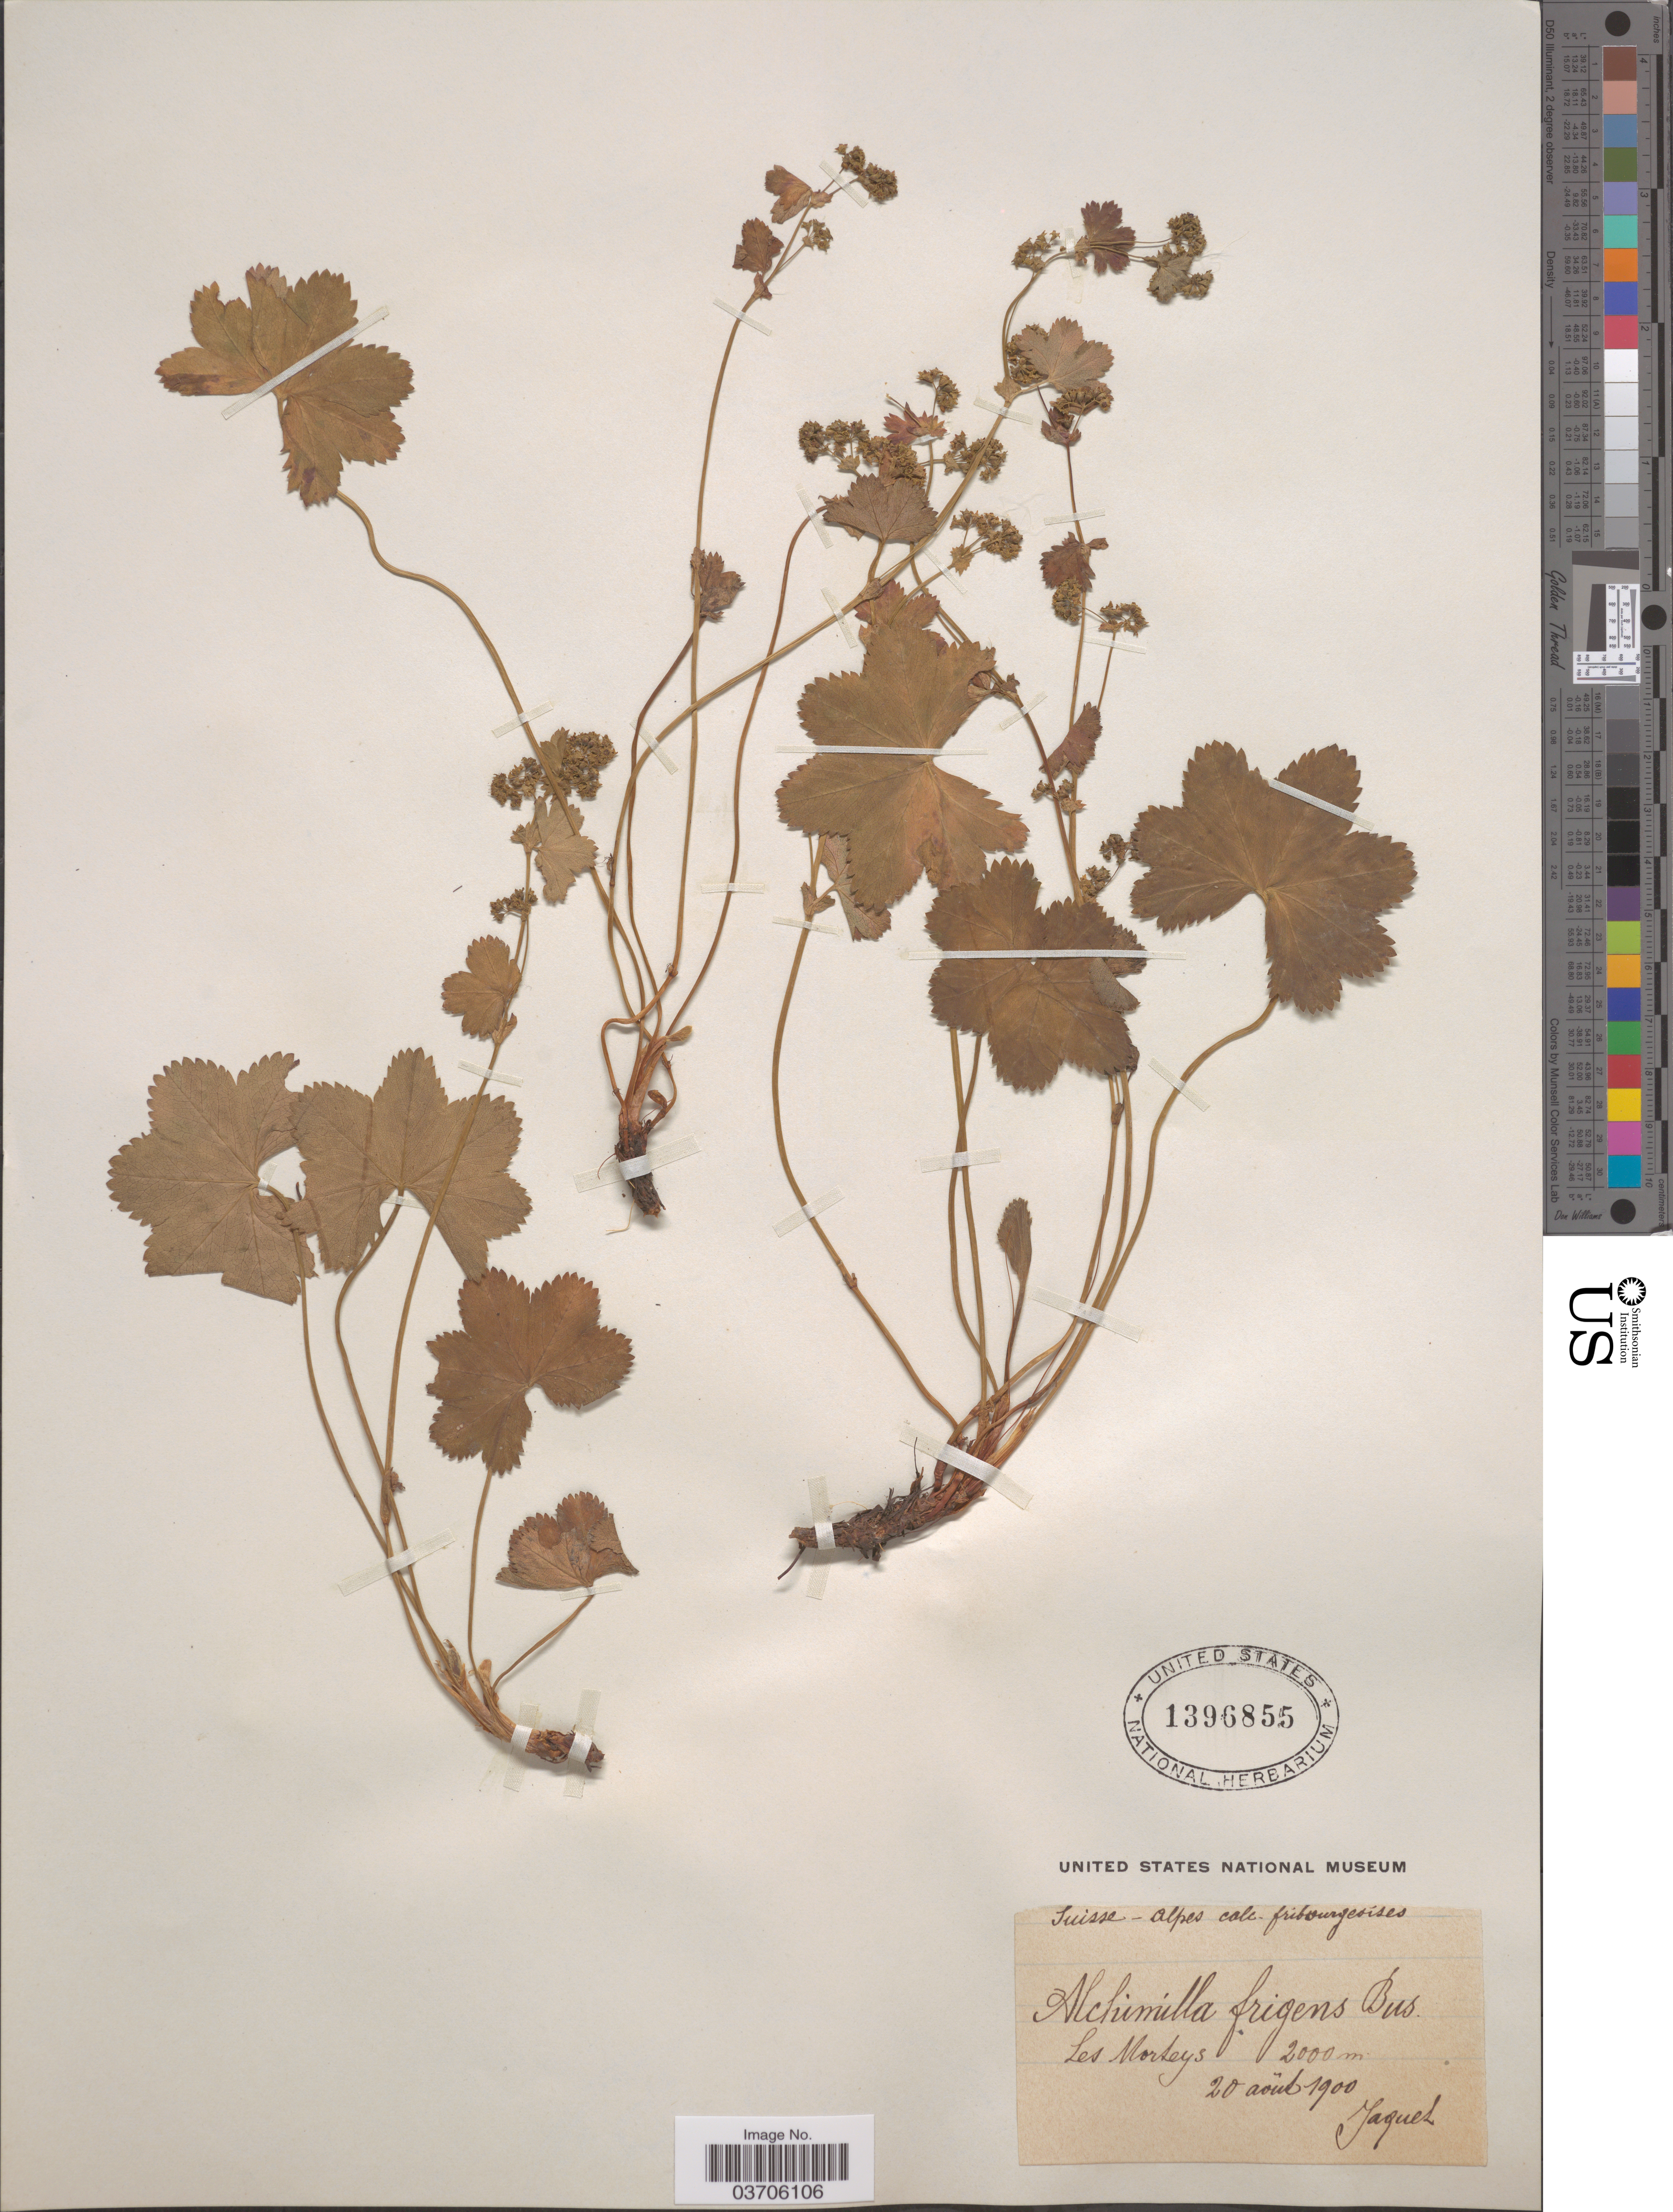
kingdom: Plantae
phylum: Tracheophyta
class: Magnoliopsida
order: Rosales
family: Rosaceae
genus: Alchemilla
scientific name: Alchemilla frigens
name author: Buser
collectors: -. Jaquet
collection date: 1900-08-20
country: Switzerland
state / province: Fribourg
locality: Suisse - Alpes calc. fribourgeoises. Les Morteys.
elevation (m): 2000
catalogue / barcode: US 1396855